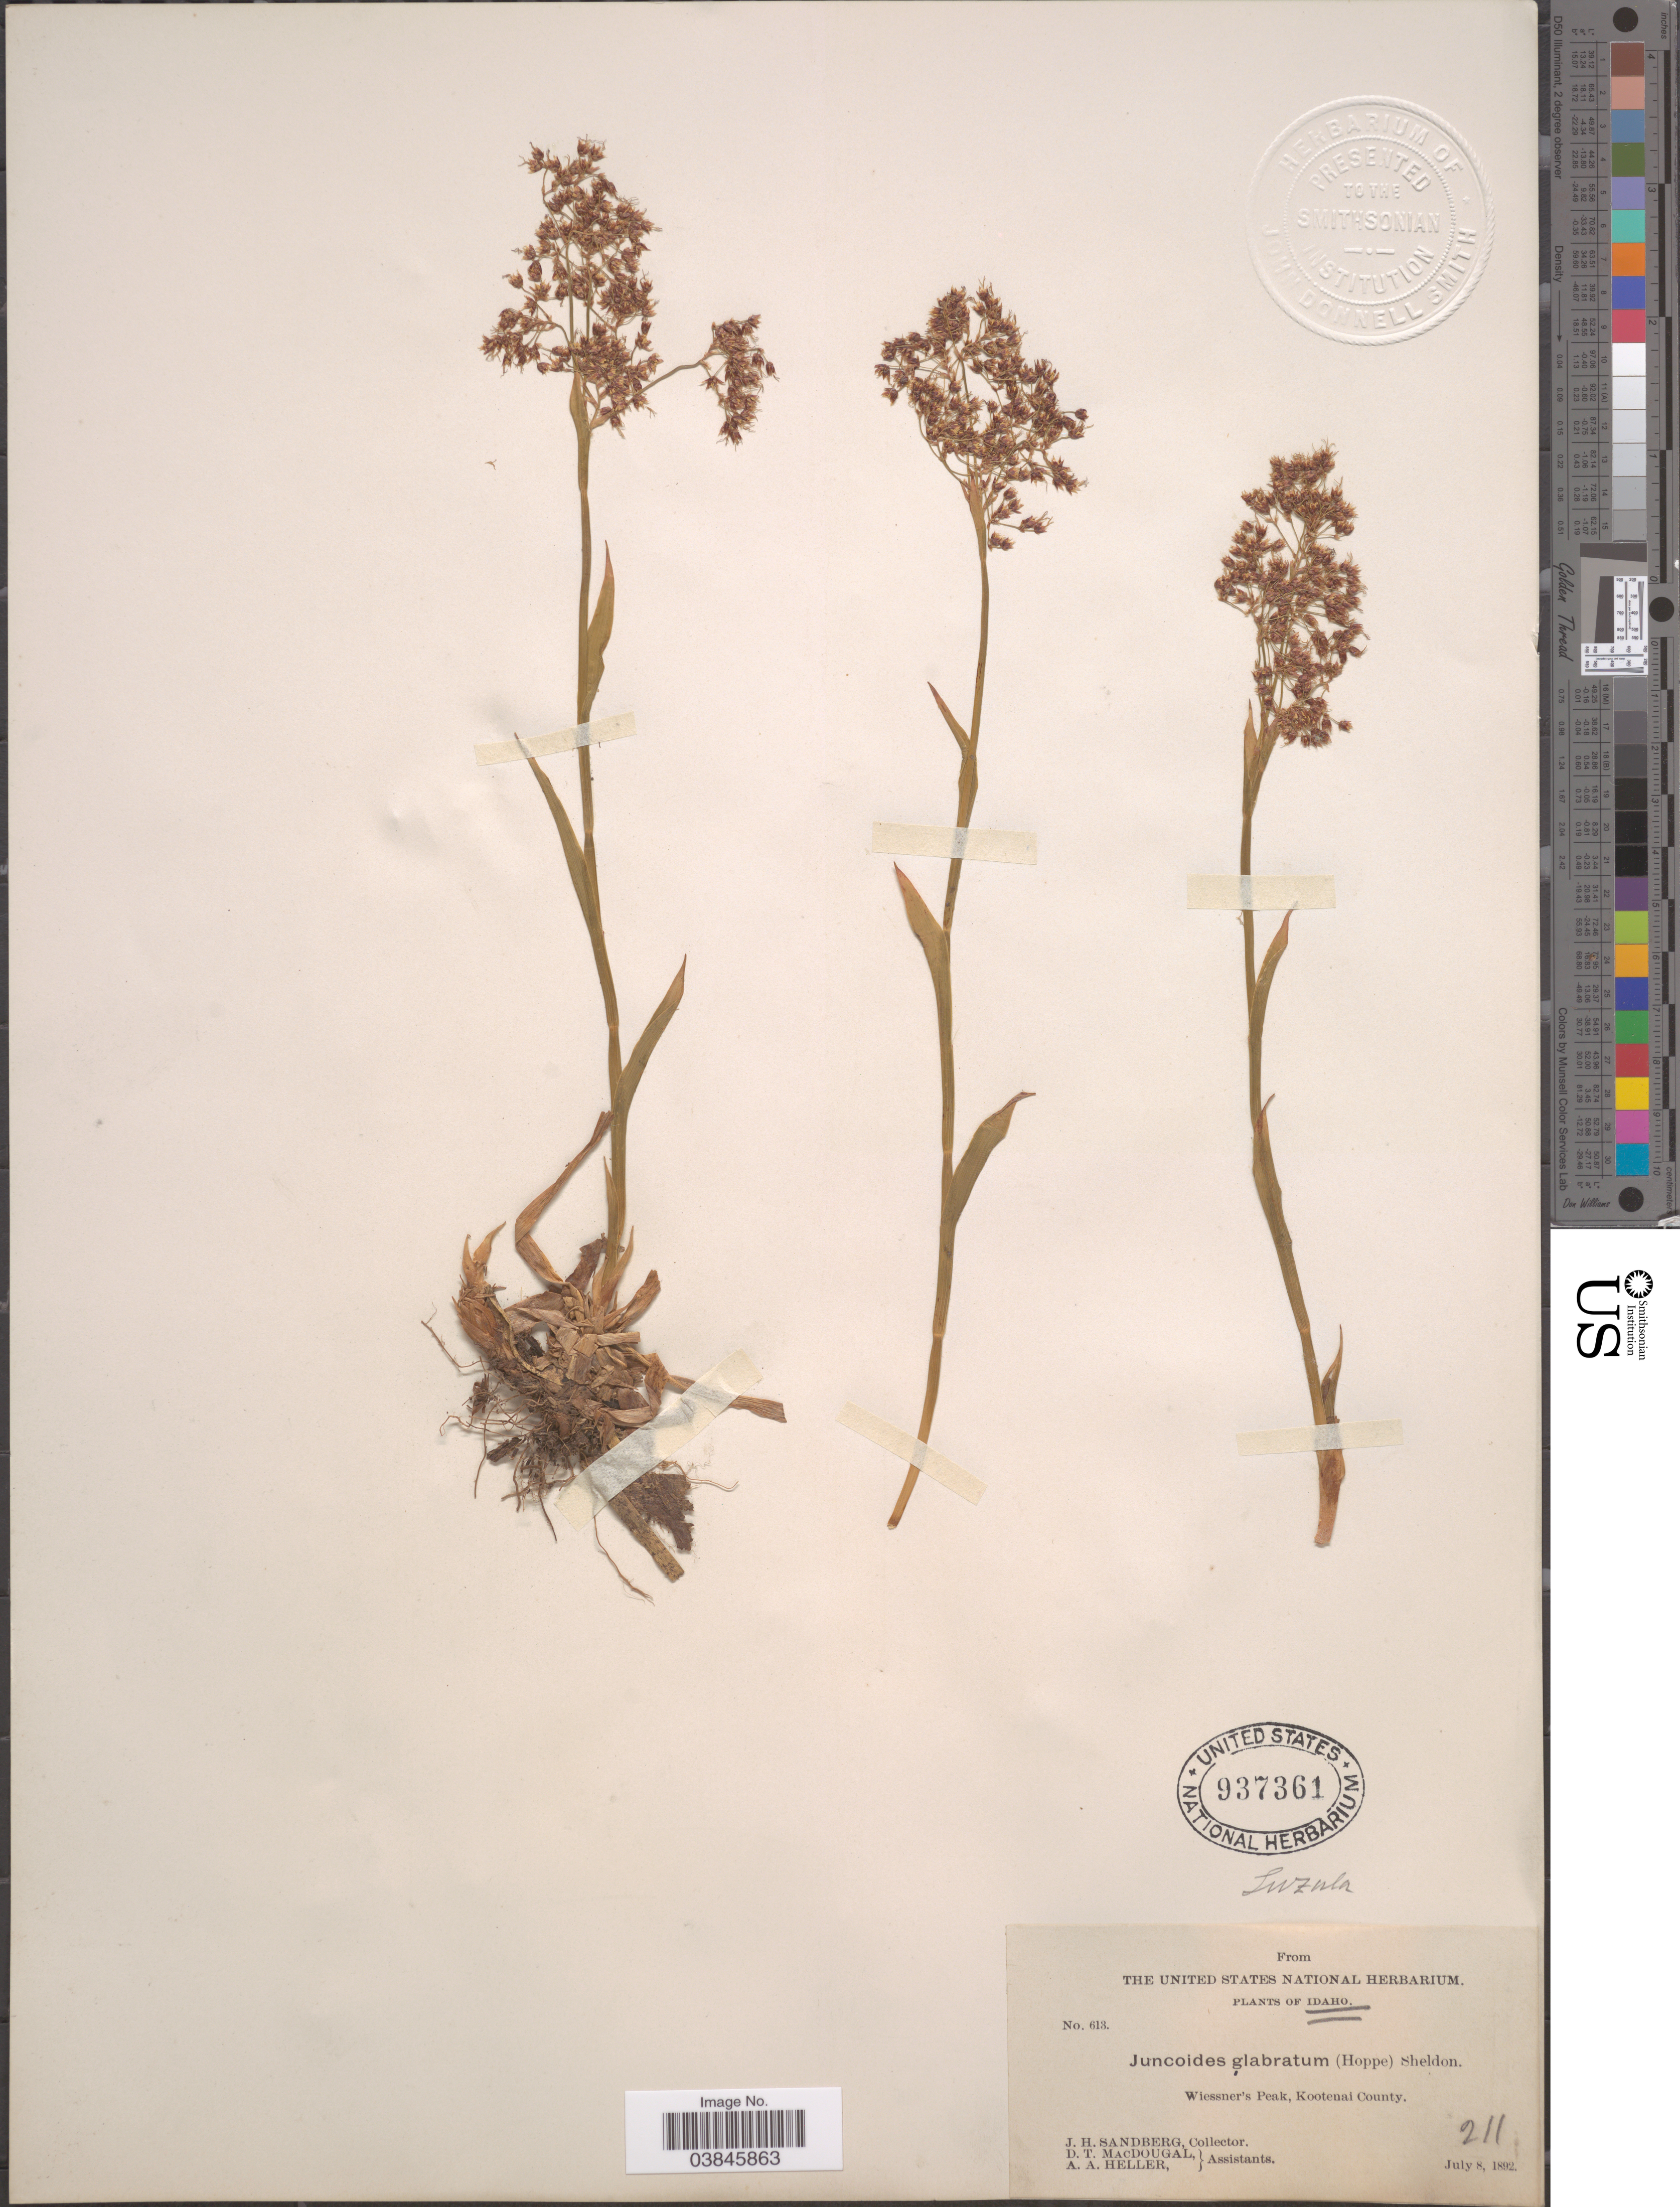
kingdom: Plantae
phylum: Tracheophyta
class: Liliopsida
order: Poales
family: Juncaceae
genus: Luzula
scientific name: Luzula glabrata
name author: (Hoppe) Desv.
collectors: J. H. Sandberg, D. T. MacDougal & A. A. Heller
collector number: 613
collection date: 1892-07-08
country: United States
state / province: Idaho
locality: Wiessner's Peak, Kootenai Co.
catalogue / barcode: US 937361